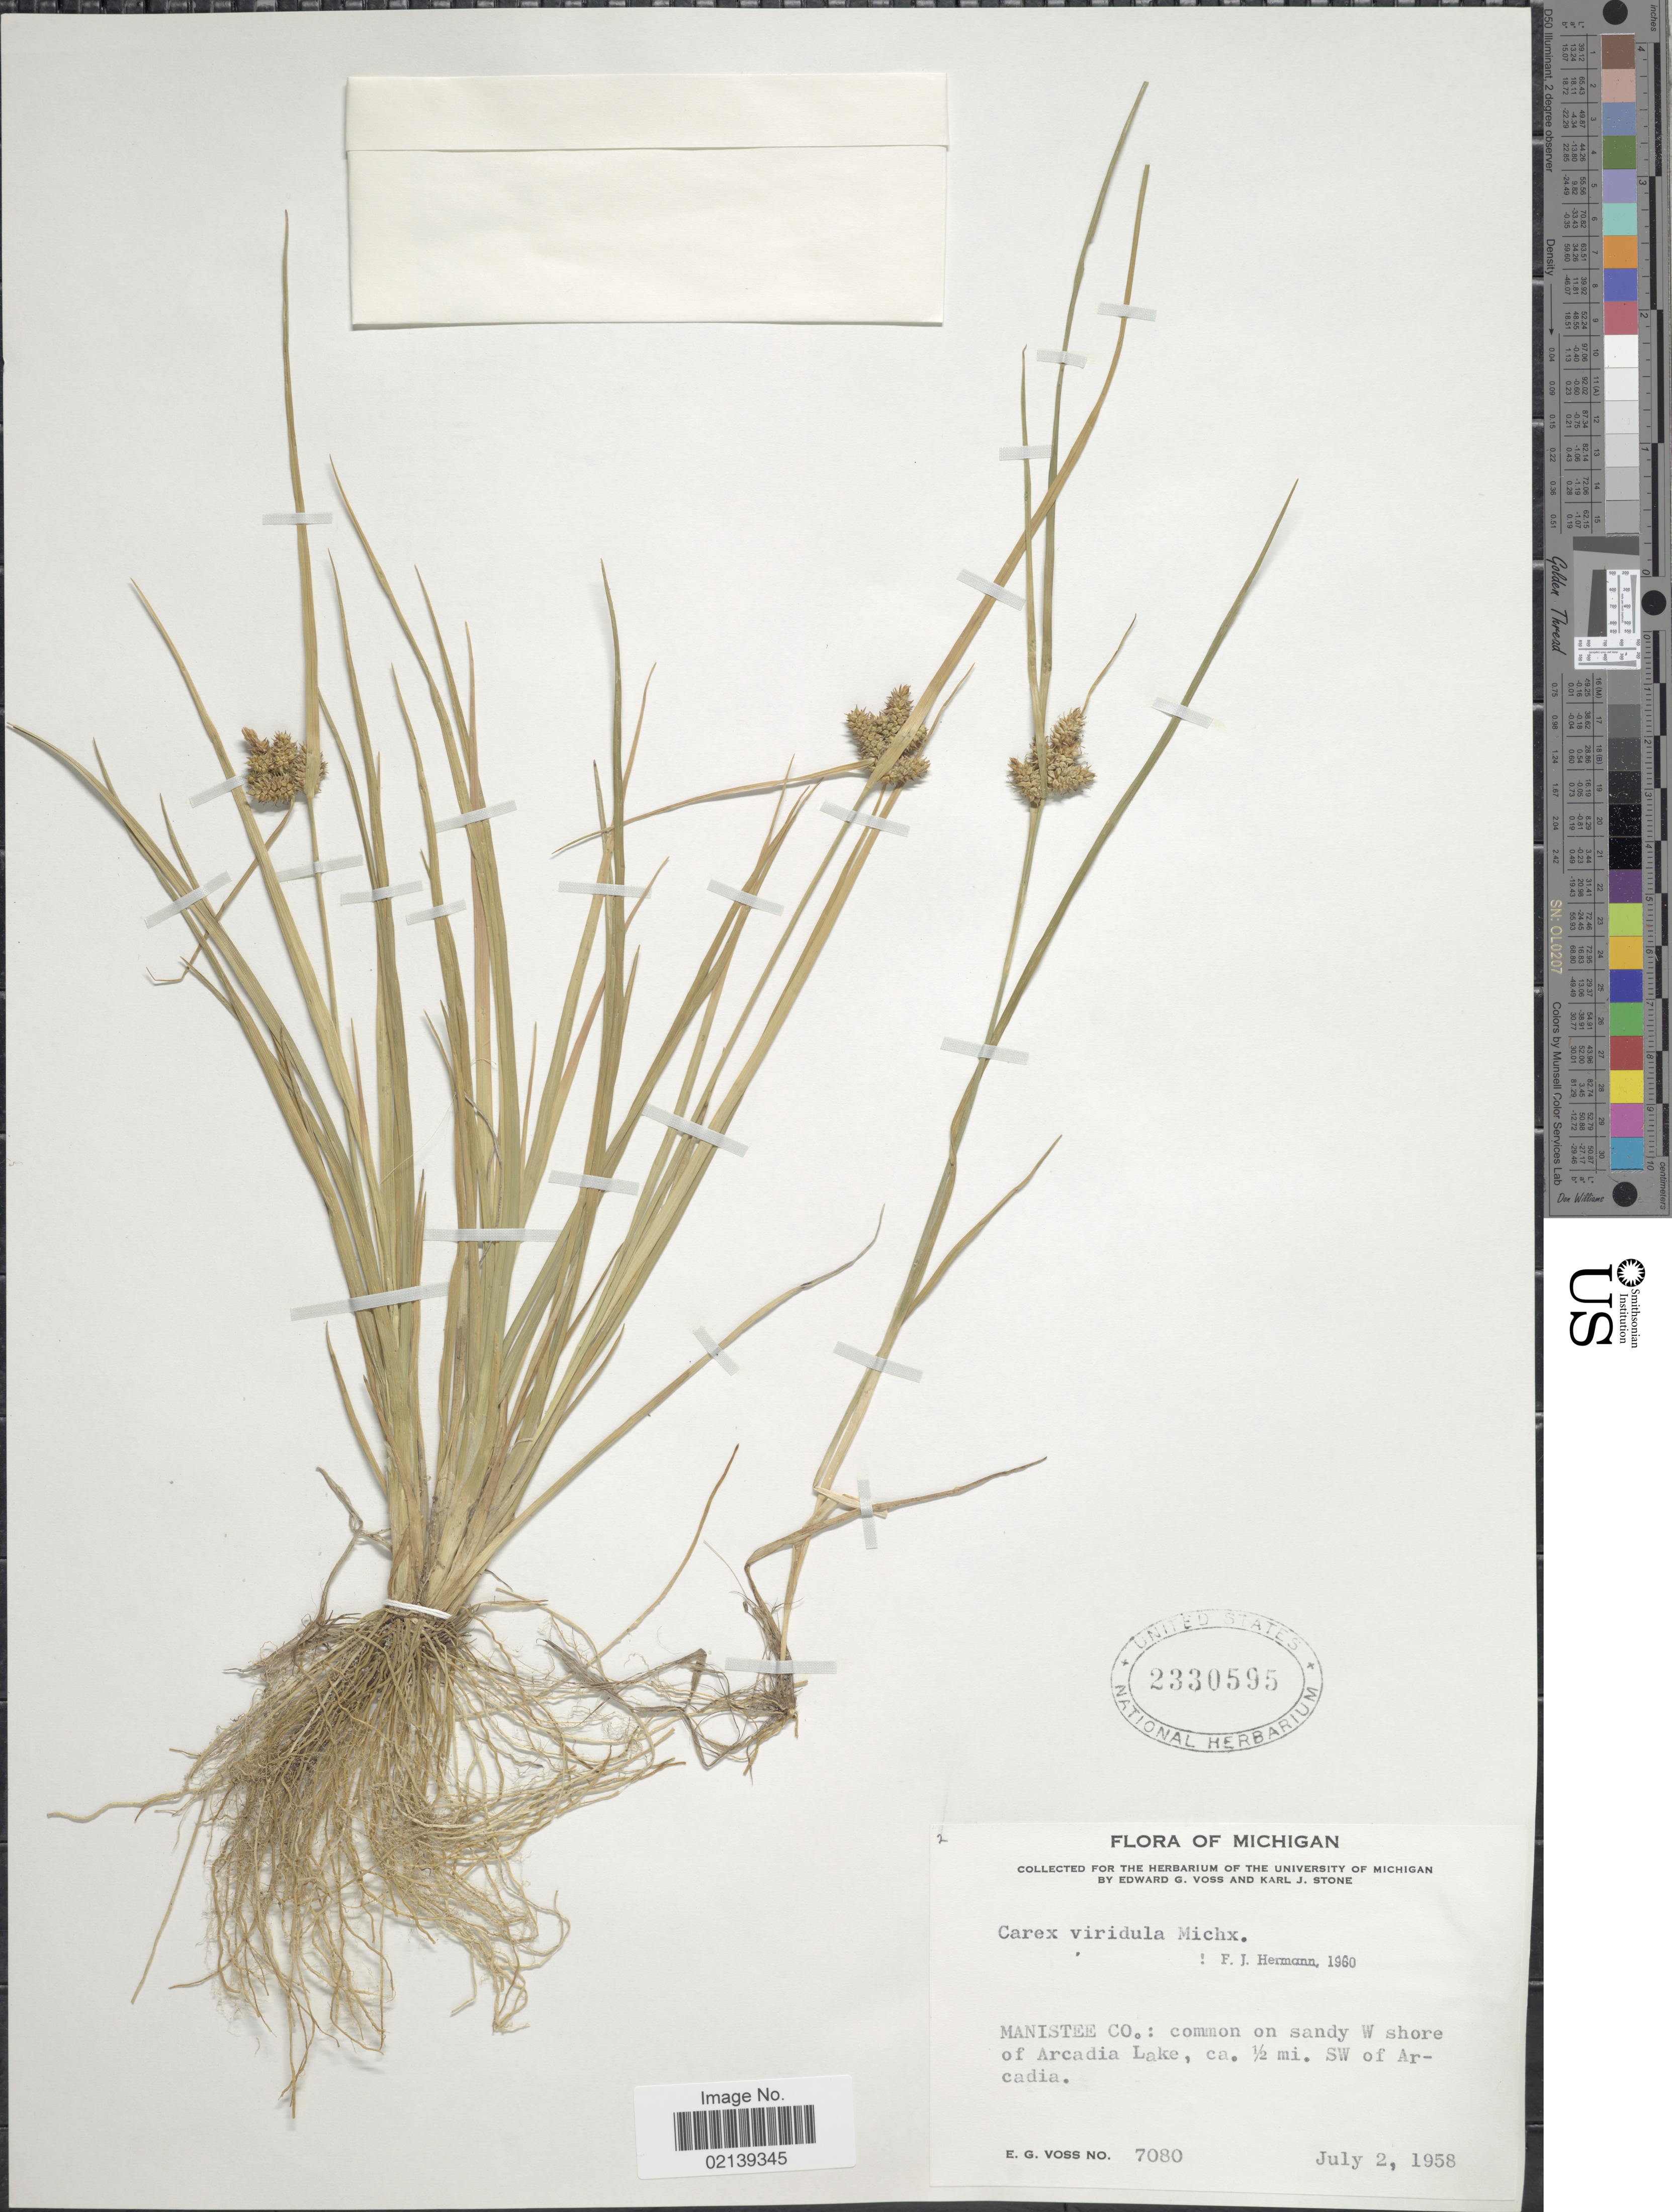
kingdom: Plantae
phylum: Tracheophyta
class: Liliopsida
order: Poales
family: Cyperaceae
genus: Carex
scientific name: Carex oederi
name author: Retz.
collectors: E. G. Voss & K. J. Stone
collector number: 7080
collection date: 1958-07-02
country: United States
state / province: Michigan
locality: Manistee Co.: on sandy W shore of Arcadia Lake, ½ mi. SW of Arcadia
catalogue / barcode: US 2330595